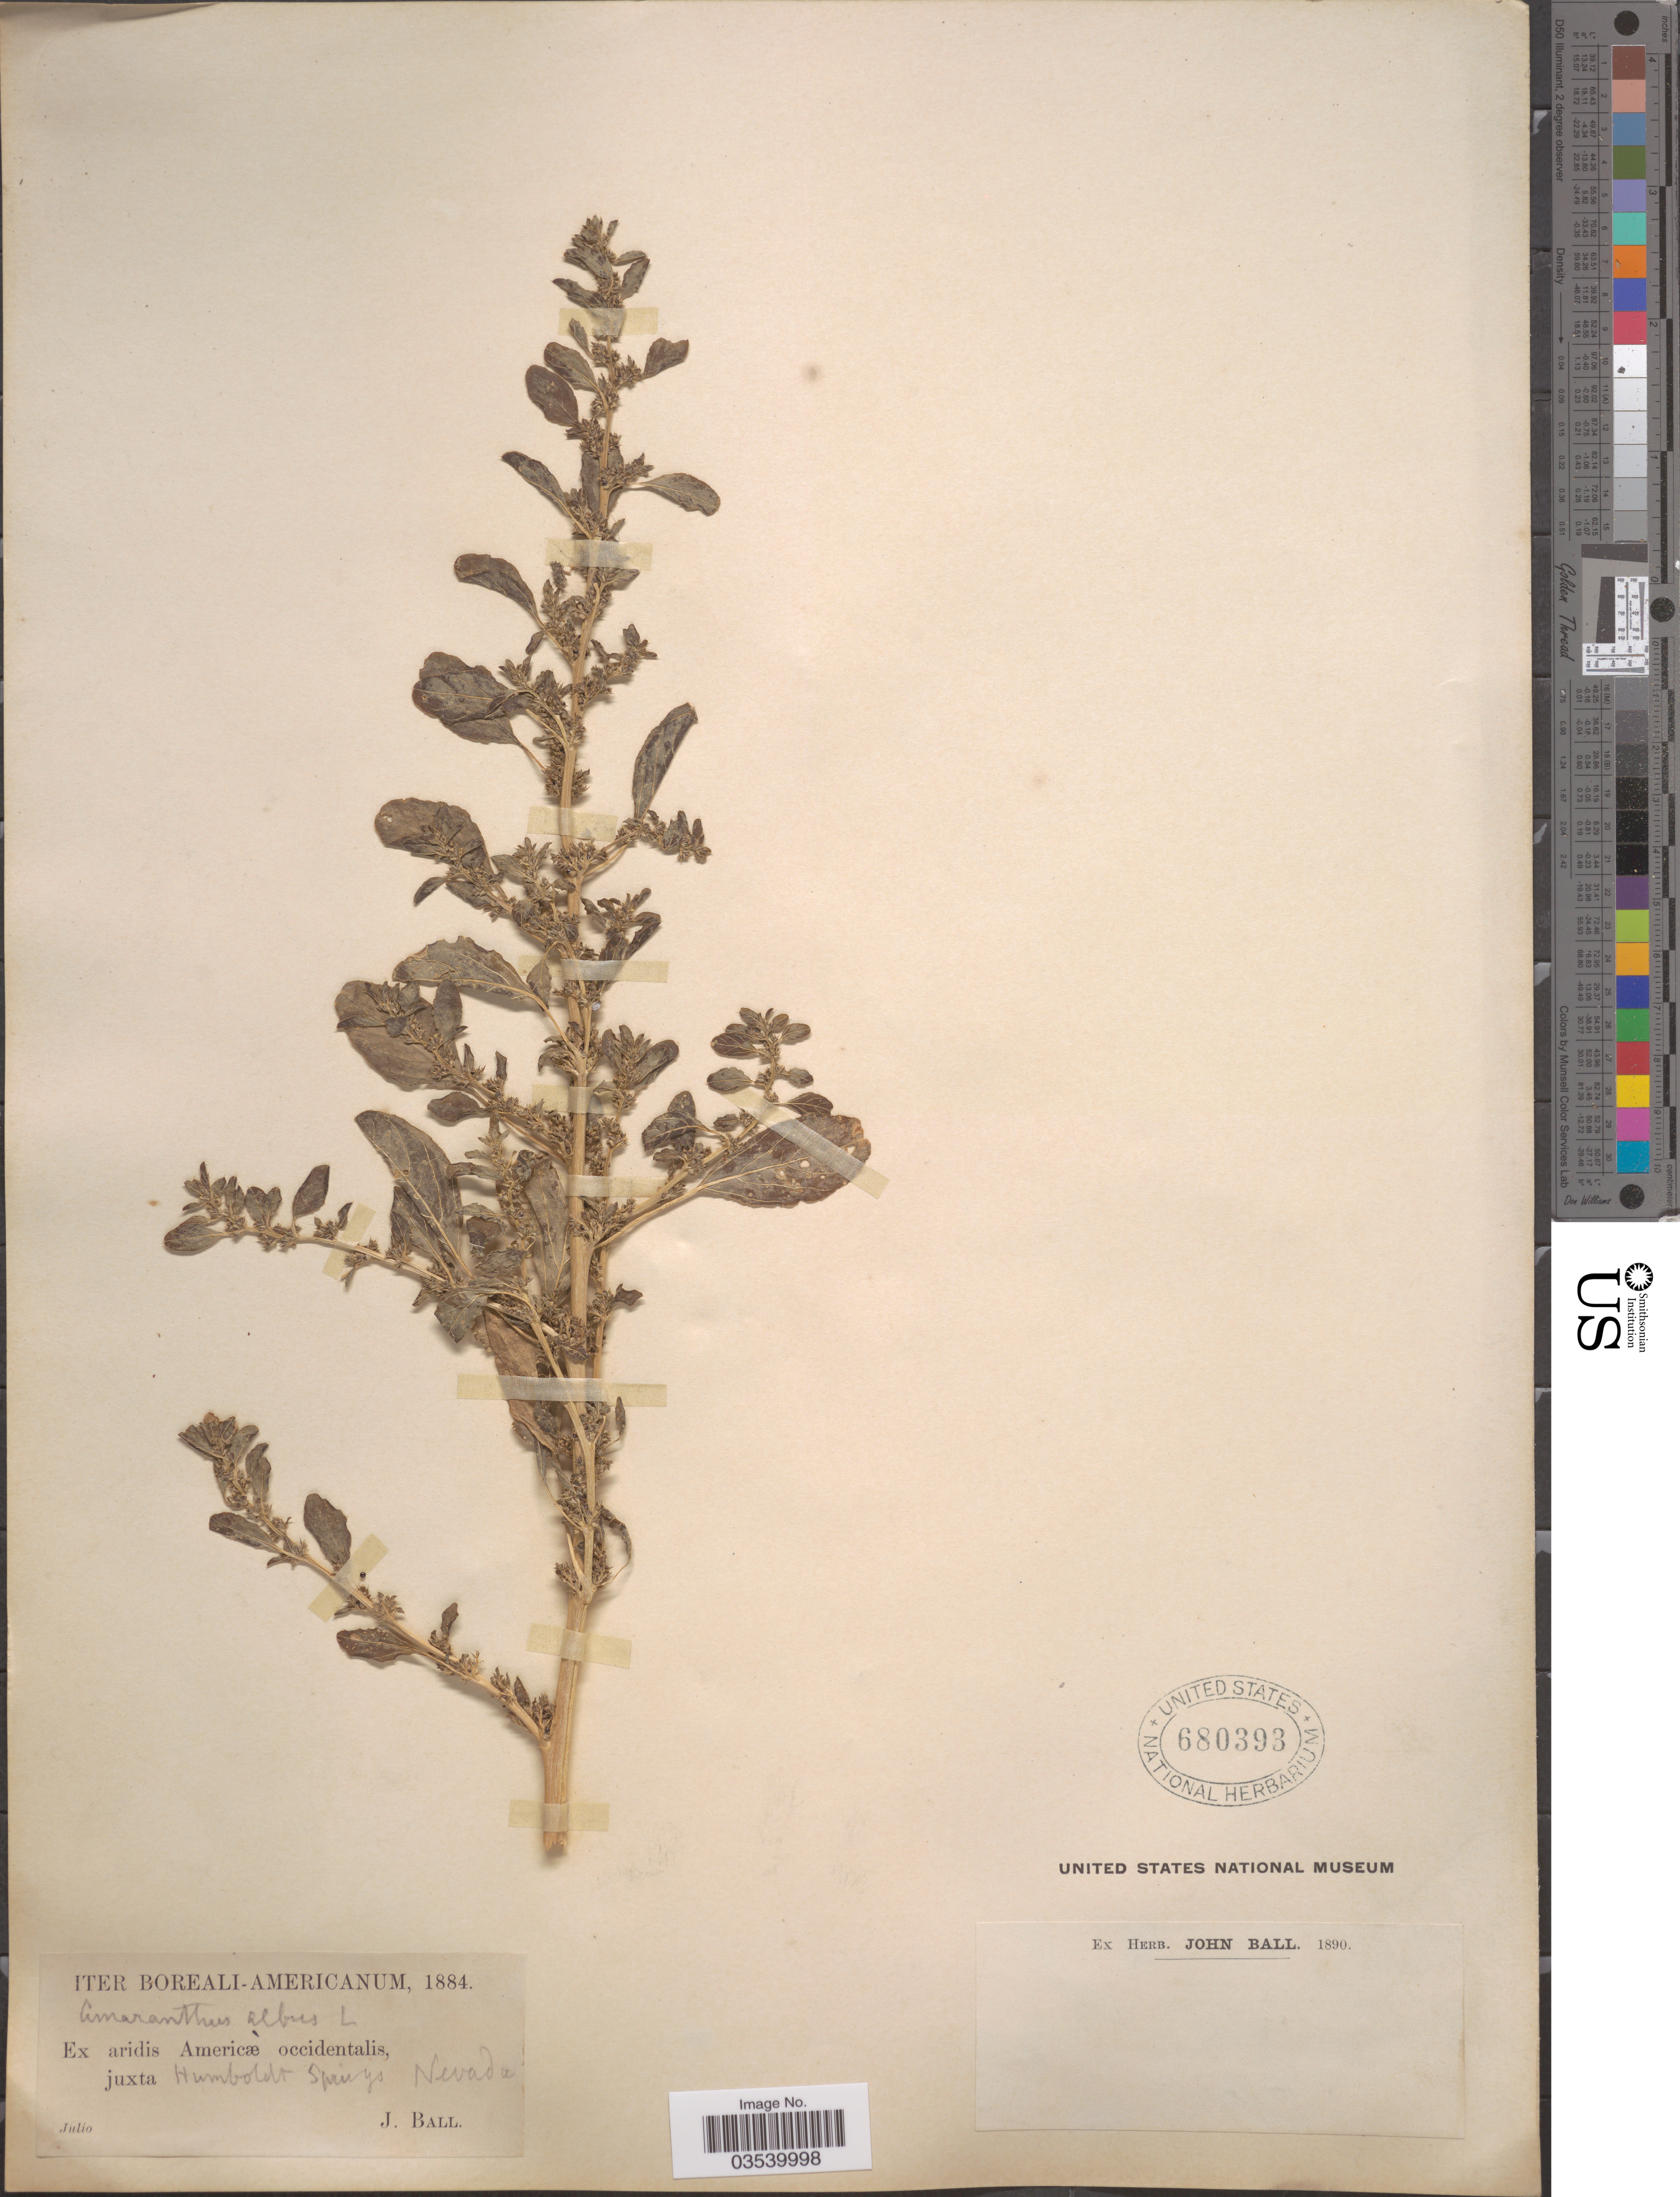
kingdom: Plantae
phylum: Tracheophyta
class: Magnoliopsida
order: Caryophyllales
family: Amaranthaceae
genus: Amaranthus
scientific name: Amaranthus albus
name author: L.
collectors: J. Ball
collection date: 1884-07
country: United States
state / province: Nevada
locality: Iter Boreali-Americanum. Ex aridis Americæ occidentalis, juxta Humboldt Springs.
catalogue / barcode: US 680393